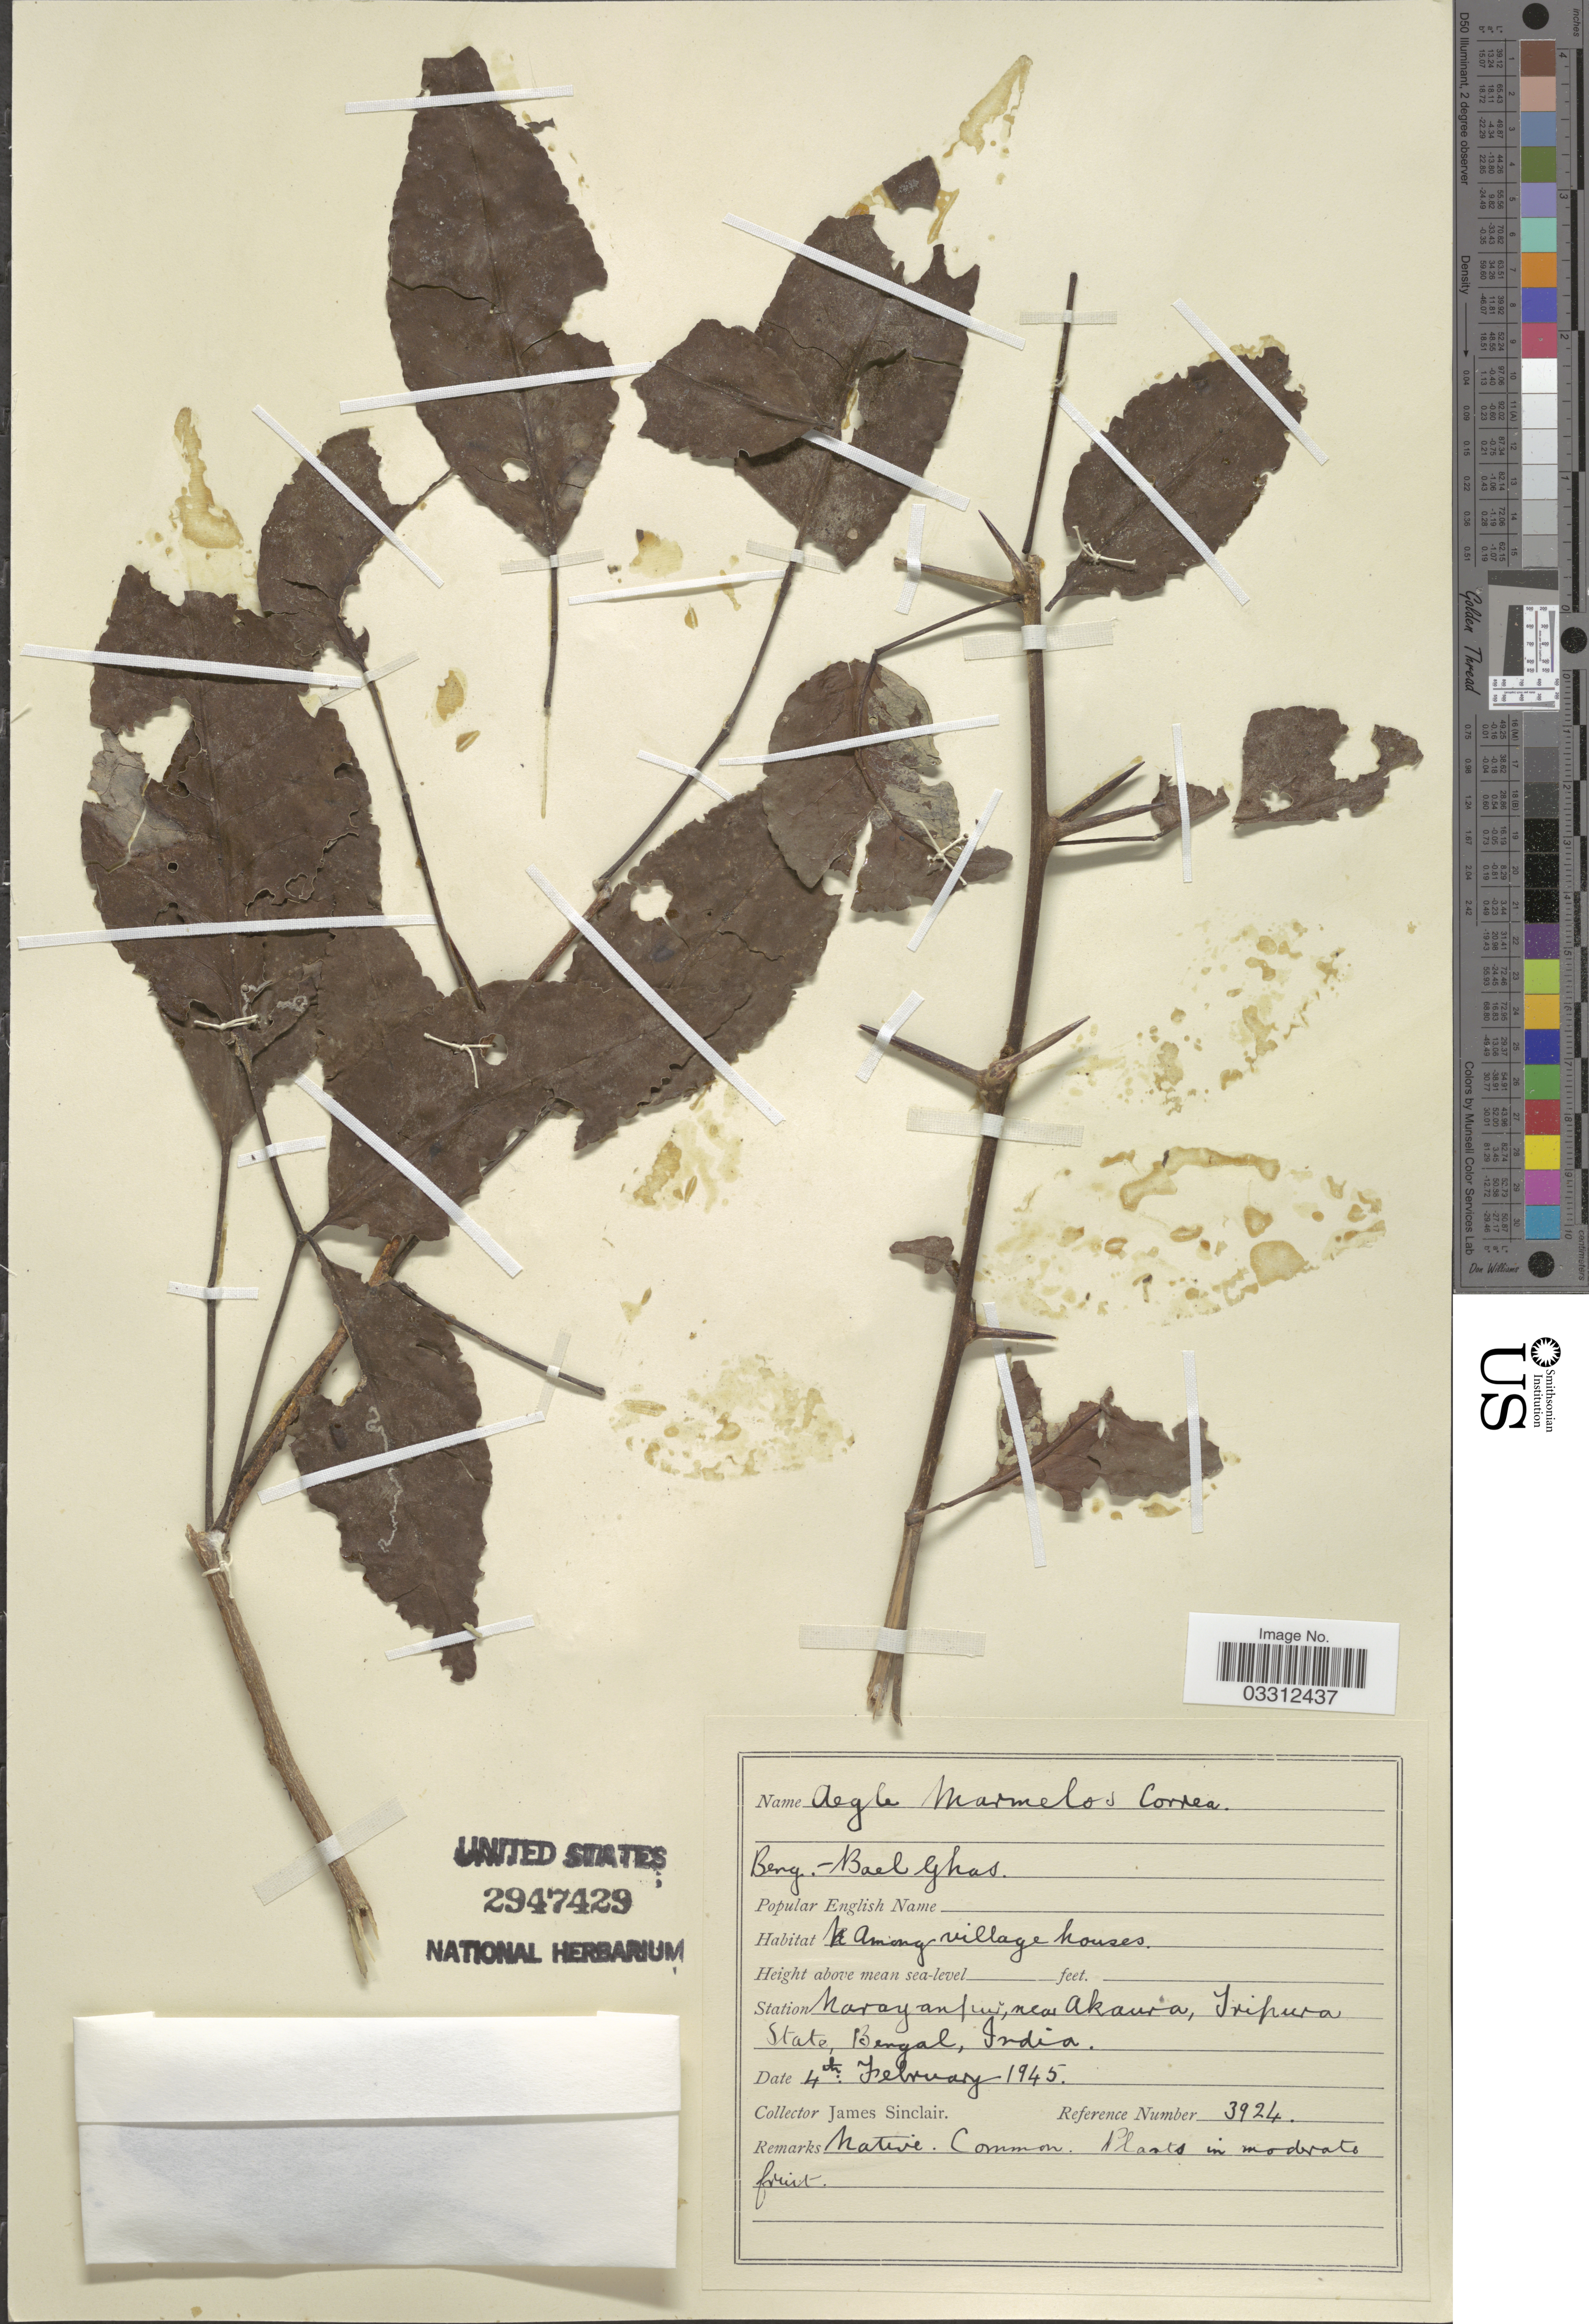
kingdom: Plantae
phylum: Tracheophyta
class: Magnoliopsida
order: Sapindales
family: Rutaceae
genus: Aegle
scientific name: Aegle marmelos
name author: (L.) Corrêa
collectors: J. Sinclair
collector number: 3924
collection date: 1945-02-04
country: India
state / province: West Bengal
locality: Station Marayanpur, near Akaura, Tripura State, Bengal.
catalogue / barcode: US 2947429